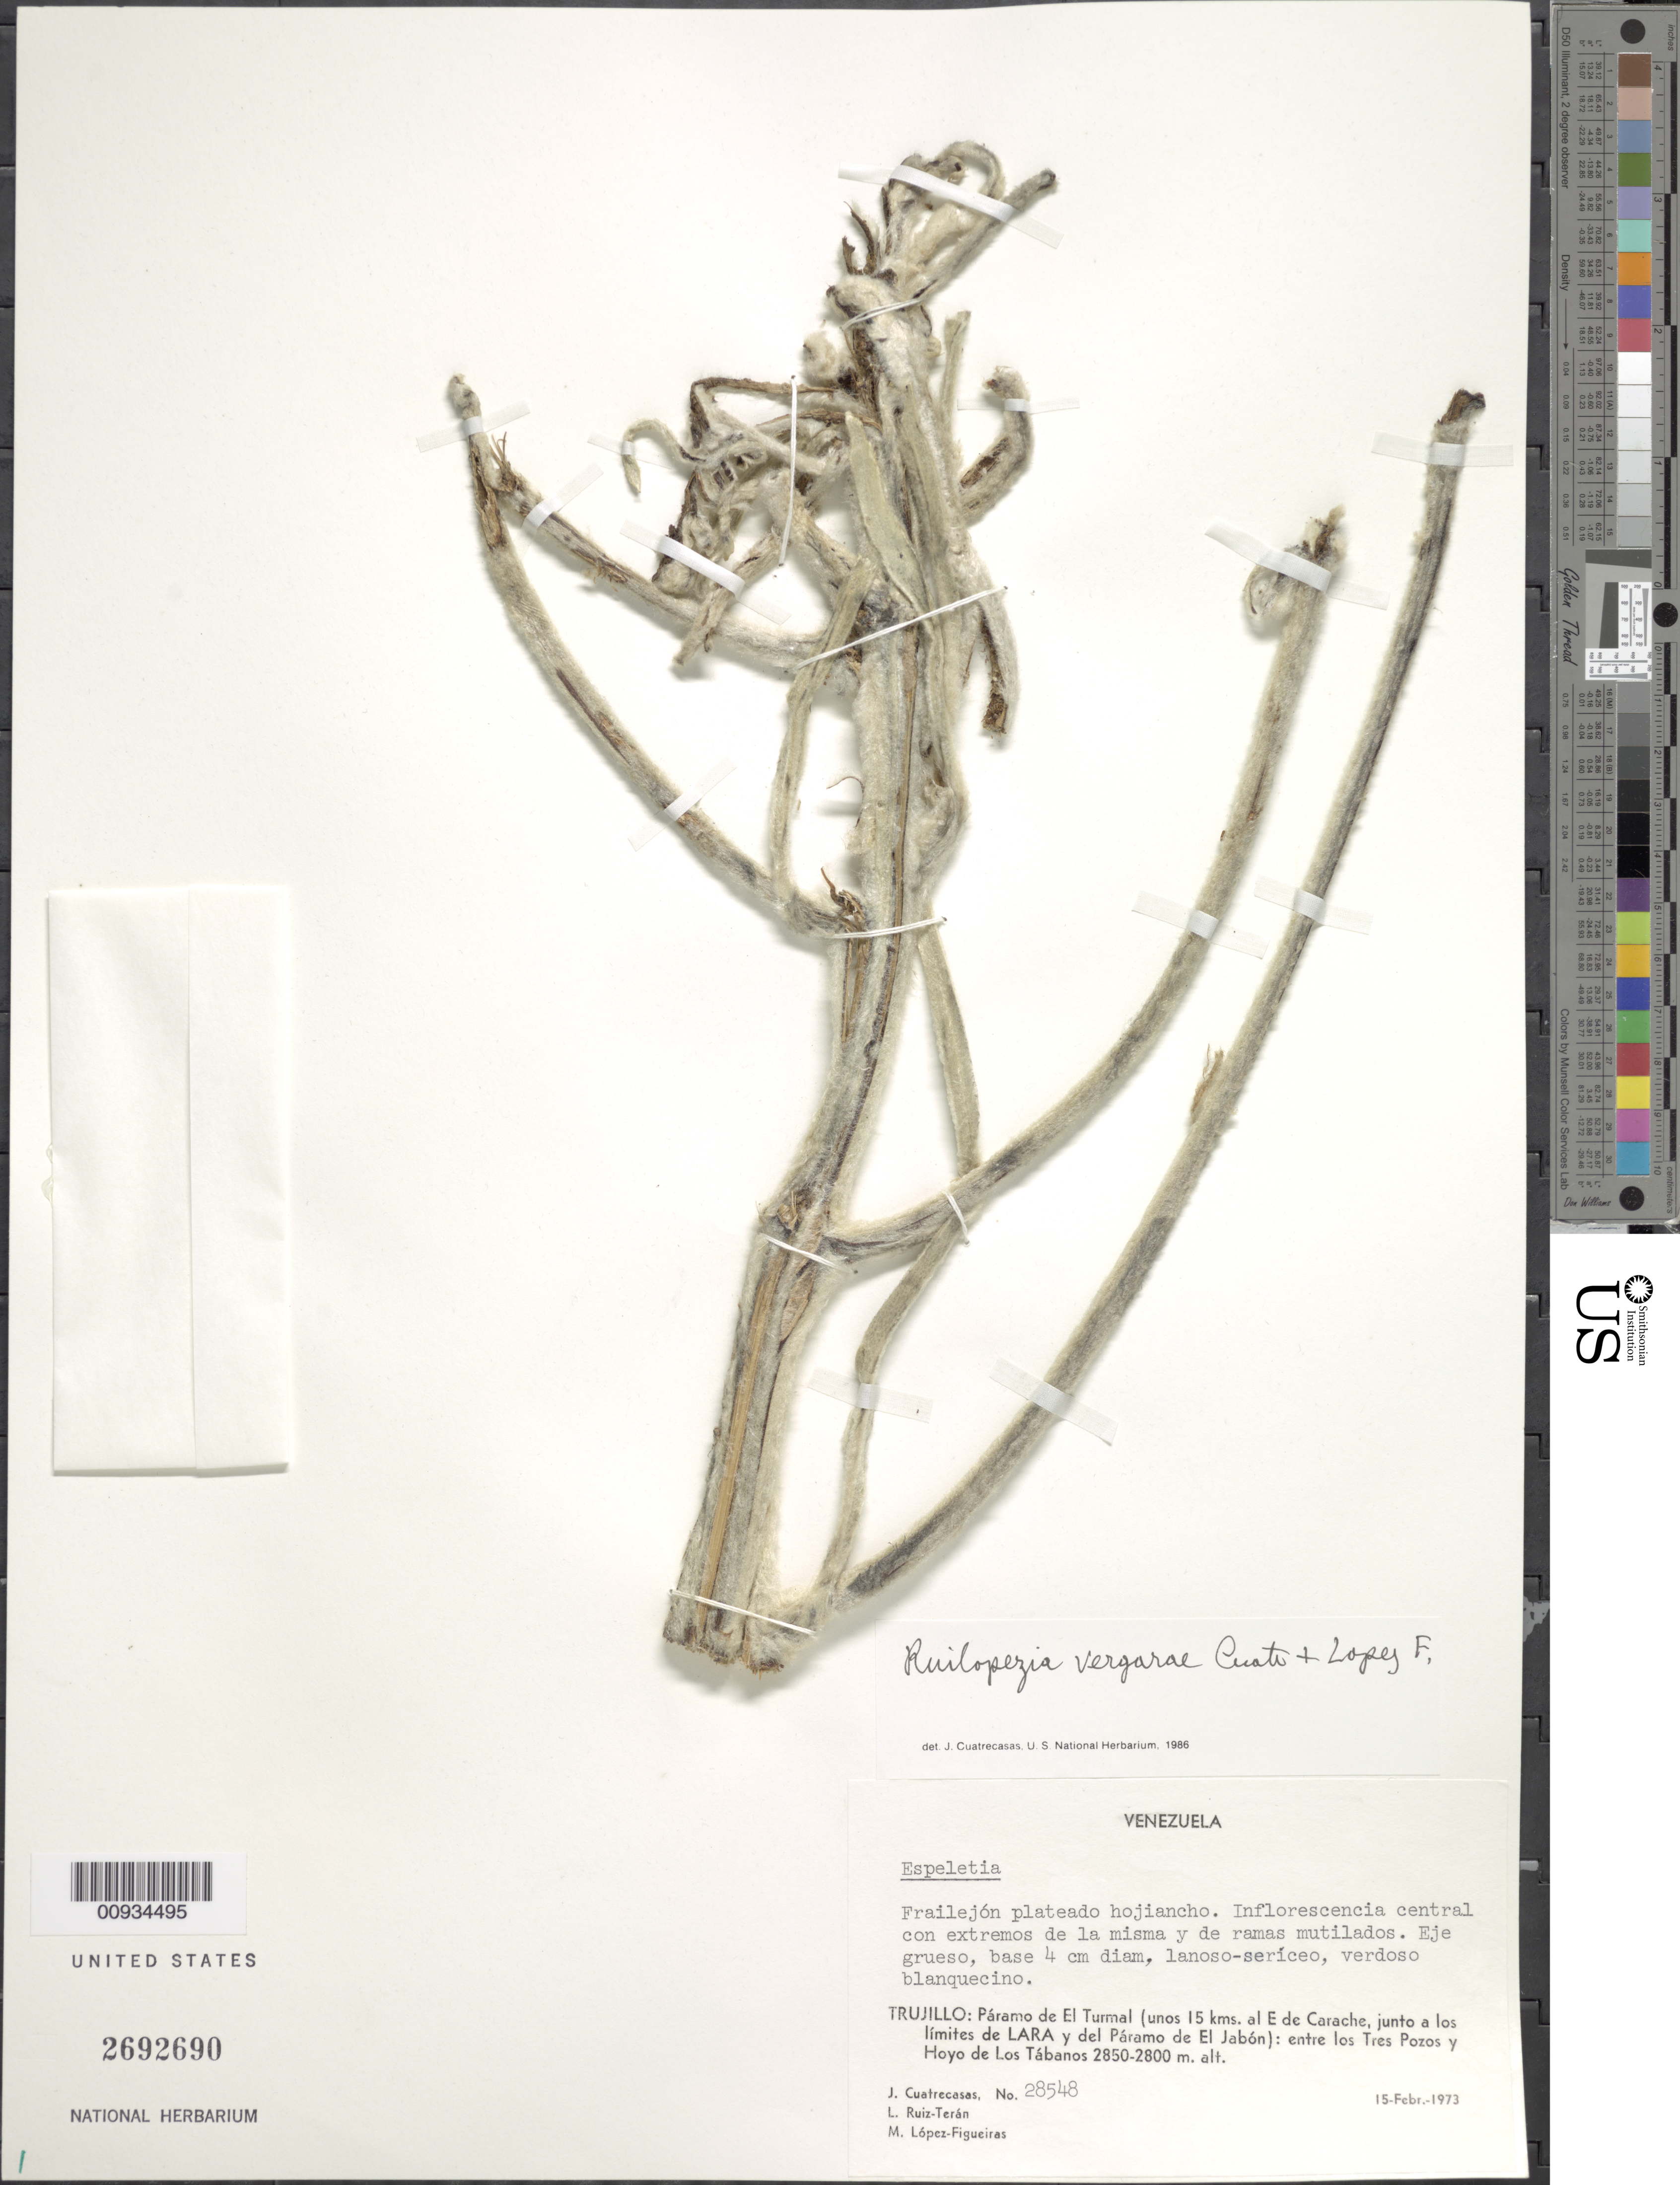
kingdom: Plantae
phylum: Tracheophyta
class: Magnoliopsida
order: Asterales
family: Asteraceae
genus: Ruilopezia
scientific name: Ruilopezia vergarae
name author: Cuatrec. & López Fig.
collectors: J. Cuatrecasas, L. E. Ruíz-Terán & M. López Figueiras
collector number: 28548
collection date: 1973-02-15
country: Venezuela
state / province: Trujillo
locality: Paramo de El Turmal (unos 15 kms al E de Carache, junto a los limites de Lara y del Paramo de El Jabon), entre los Tres Pozos y Hoyo de Los Tabanos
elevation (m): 2800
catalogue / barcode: US 2692690